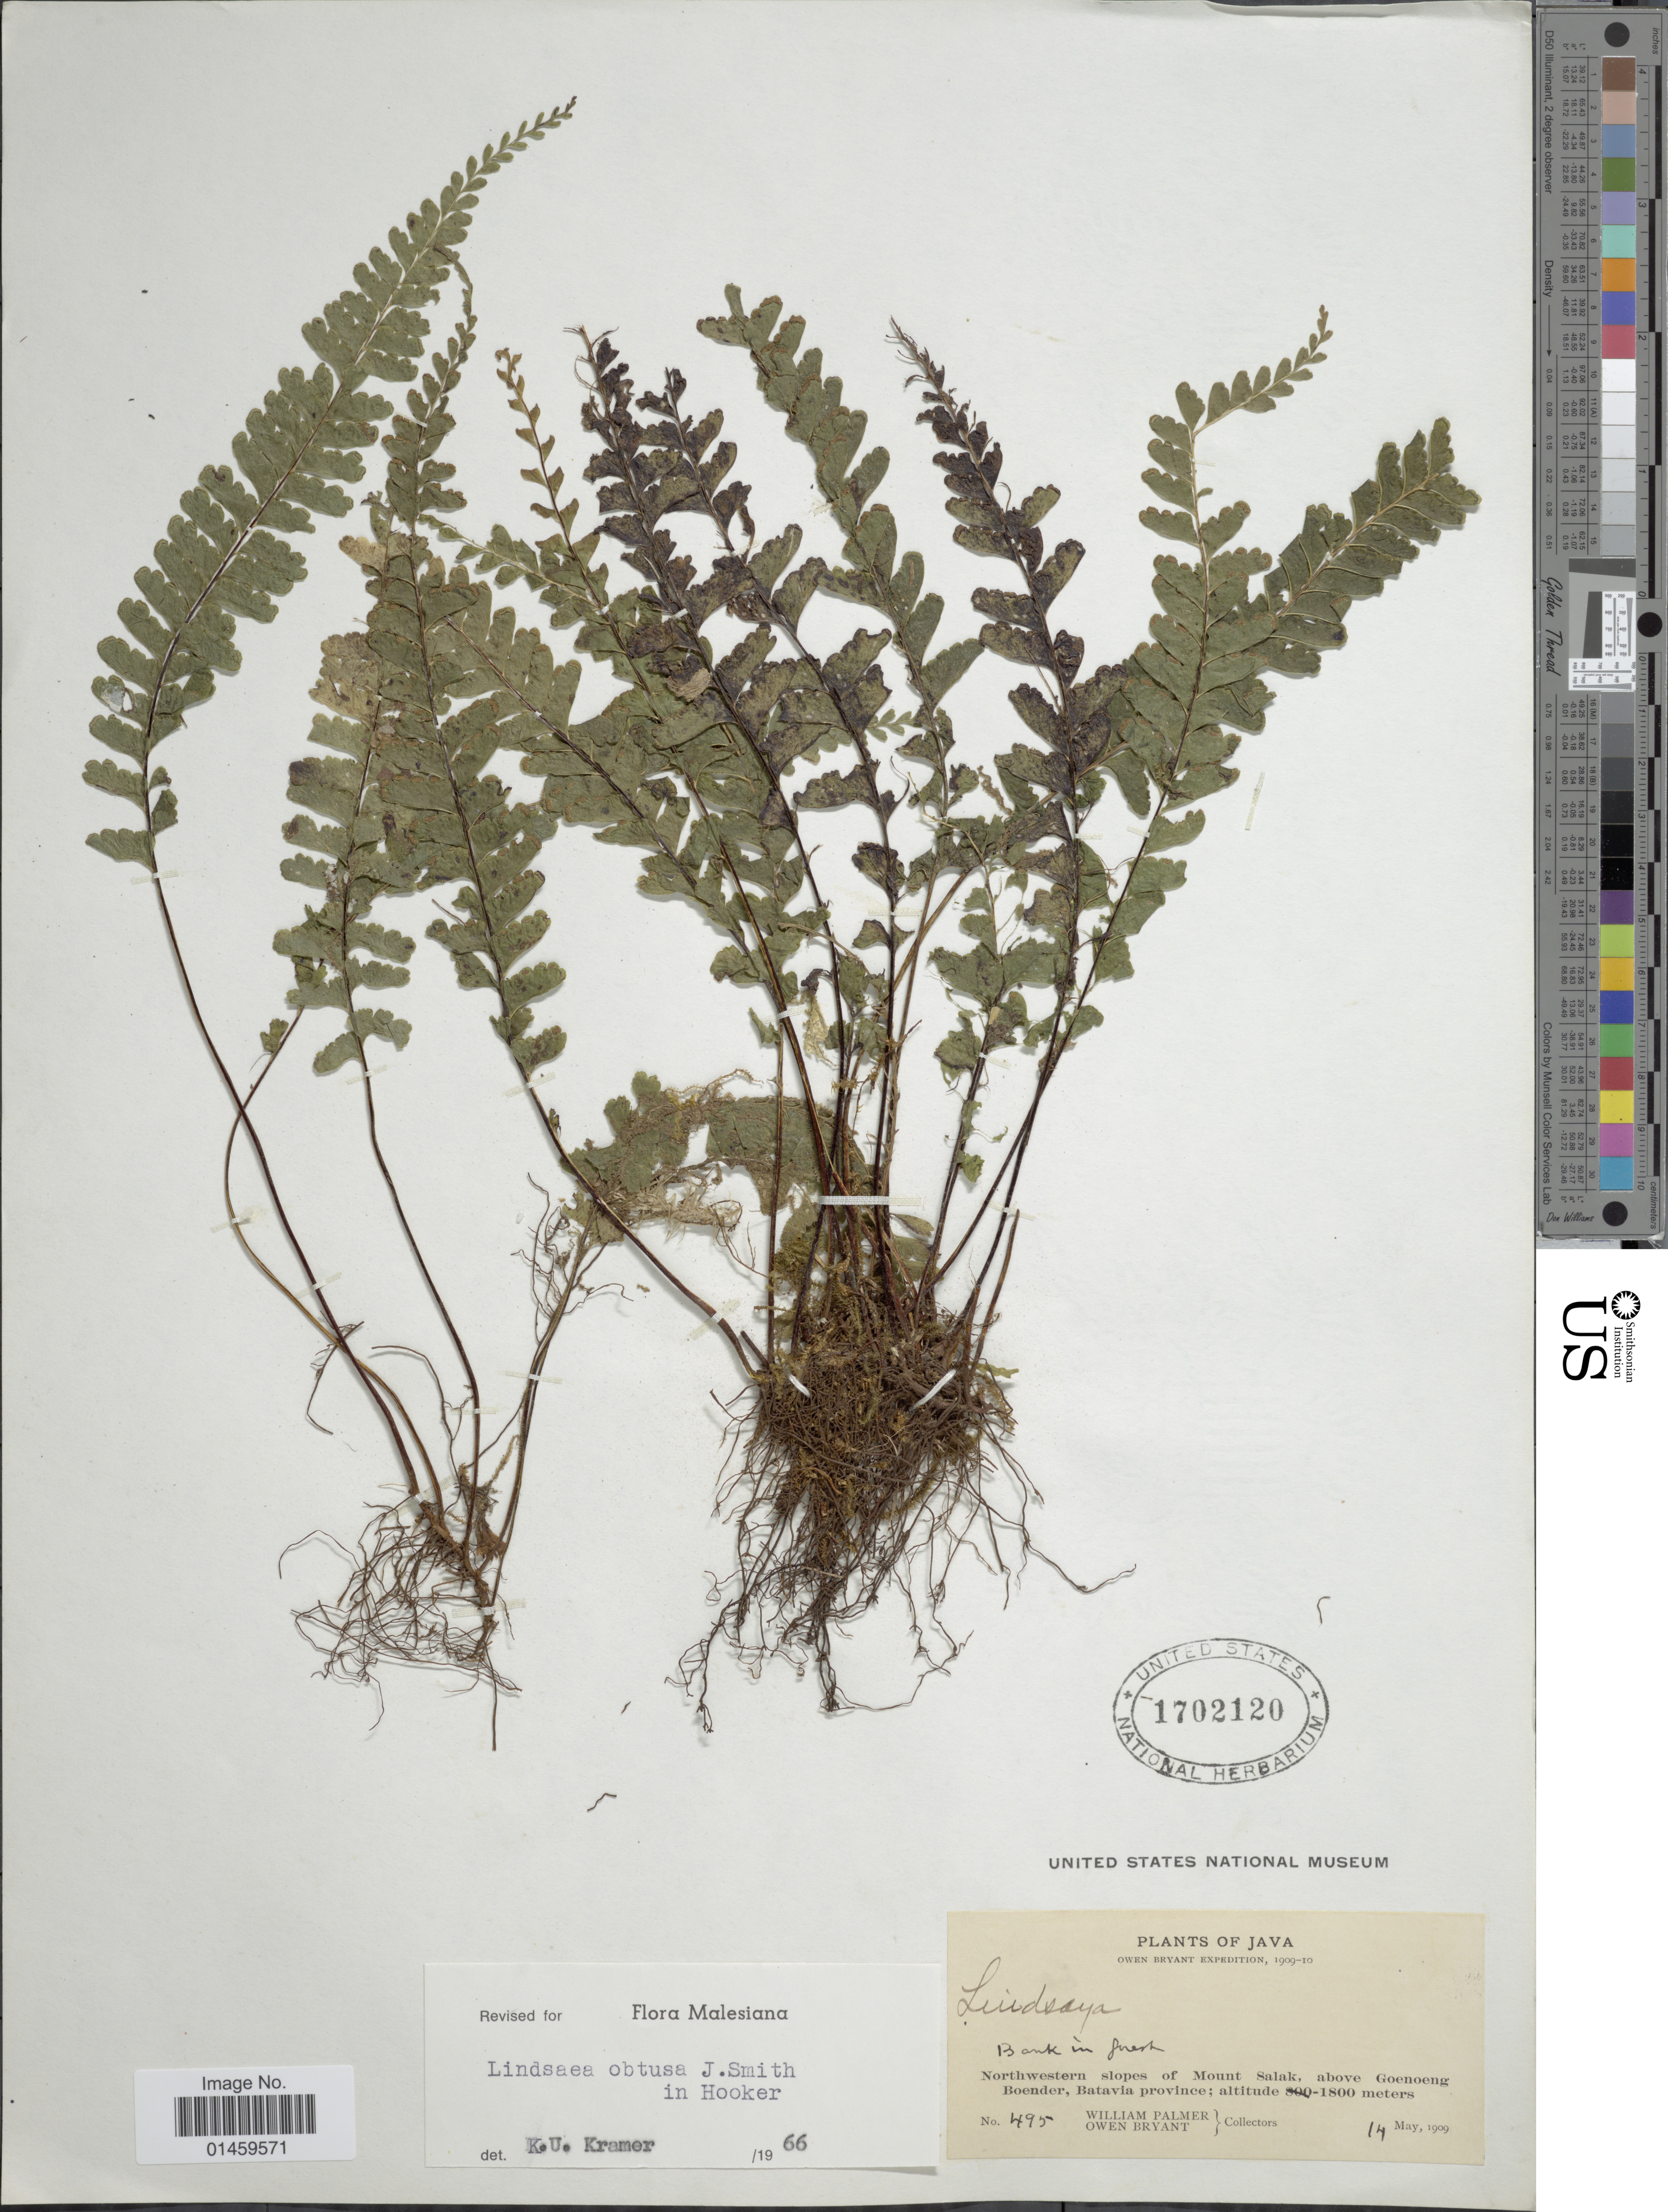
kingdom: Plantae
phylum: Tracheophyta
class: Polypodiopsida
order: Polypodiales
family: Lindsaeaceae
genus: Lindsaea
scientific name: Lindsaea obtusa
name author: J. Sm. ex Hook.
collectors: W. Palmer & O. Bryant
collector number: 495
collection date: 1909-05-14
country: Indonesia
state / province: Java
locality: Northwestern slopes of Mount Salak, above Goenoeg Boender, Batavia province.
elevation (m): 1800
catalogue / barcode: US 1702120